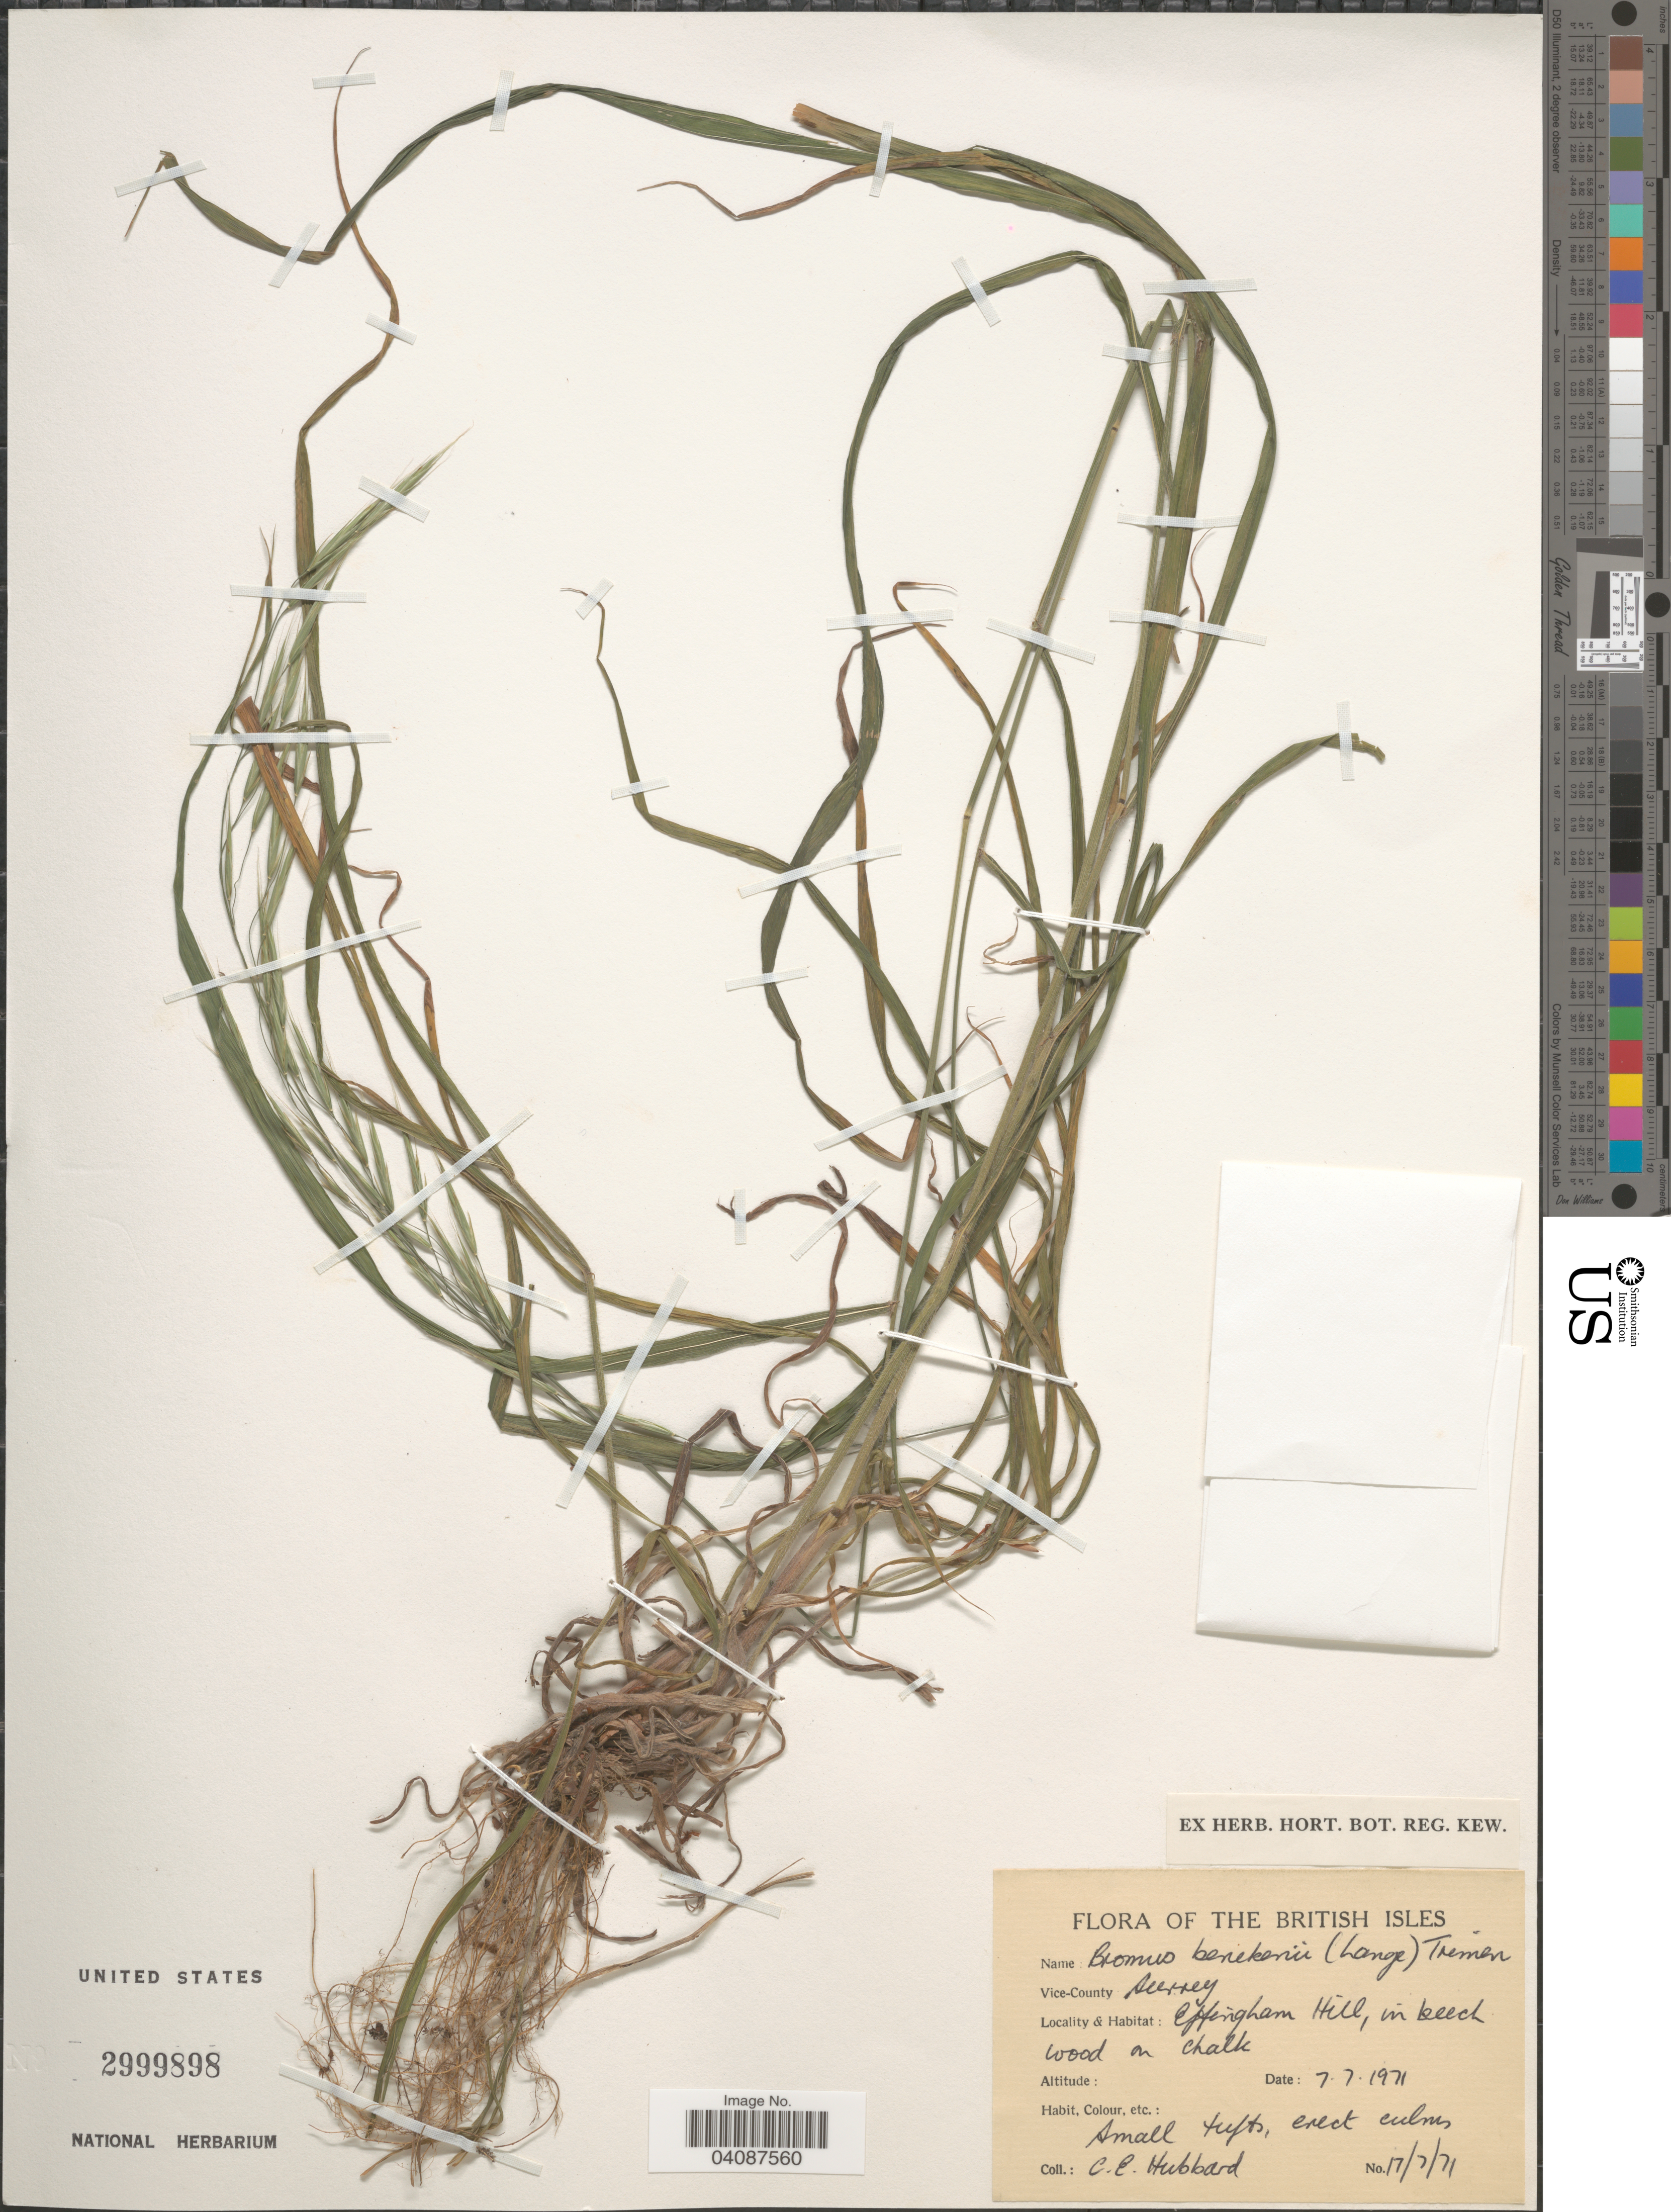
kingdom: Plantae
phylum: Tracheophyta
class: Liliopsida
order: Poales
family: Poaceae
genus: Bromus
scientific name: Bromus benekenii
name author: (Lange) Trimen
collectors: C. E. Hubbard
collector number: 17/7/71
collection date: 1971-07-07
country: United Kingdom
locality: British Isles. Vice-County: Surrey. Effingham Hill, in beech wood on chalk.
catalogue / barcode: US 2999898